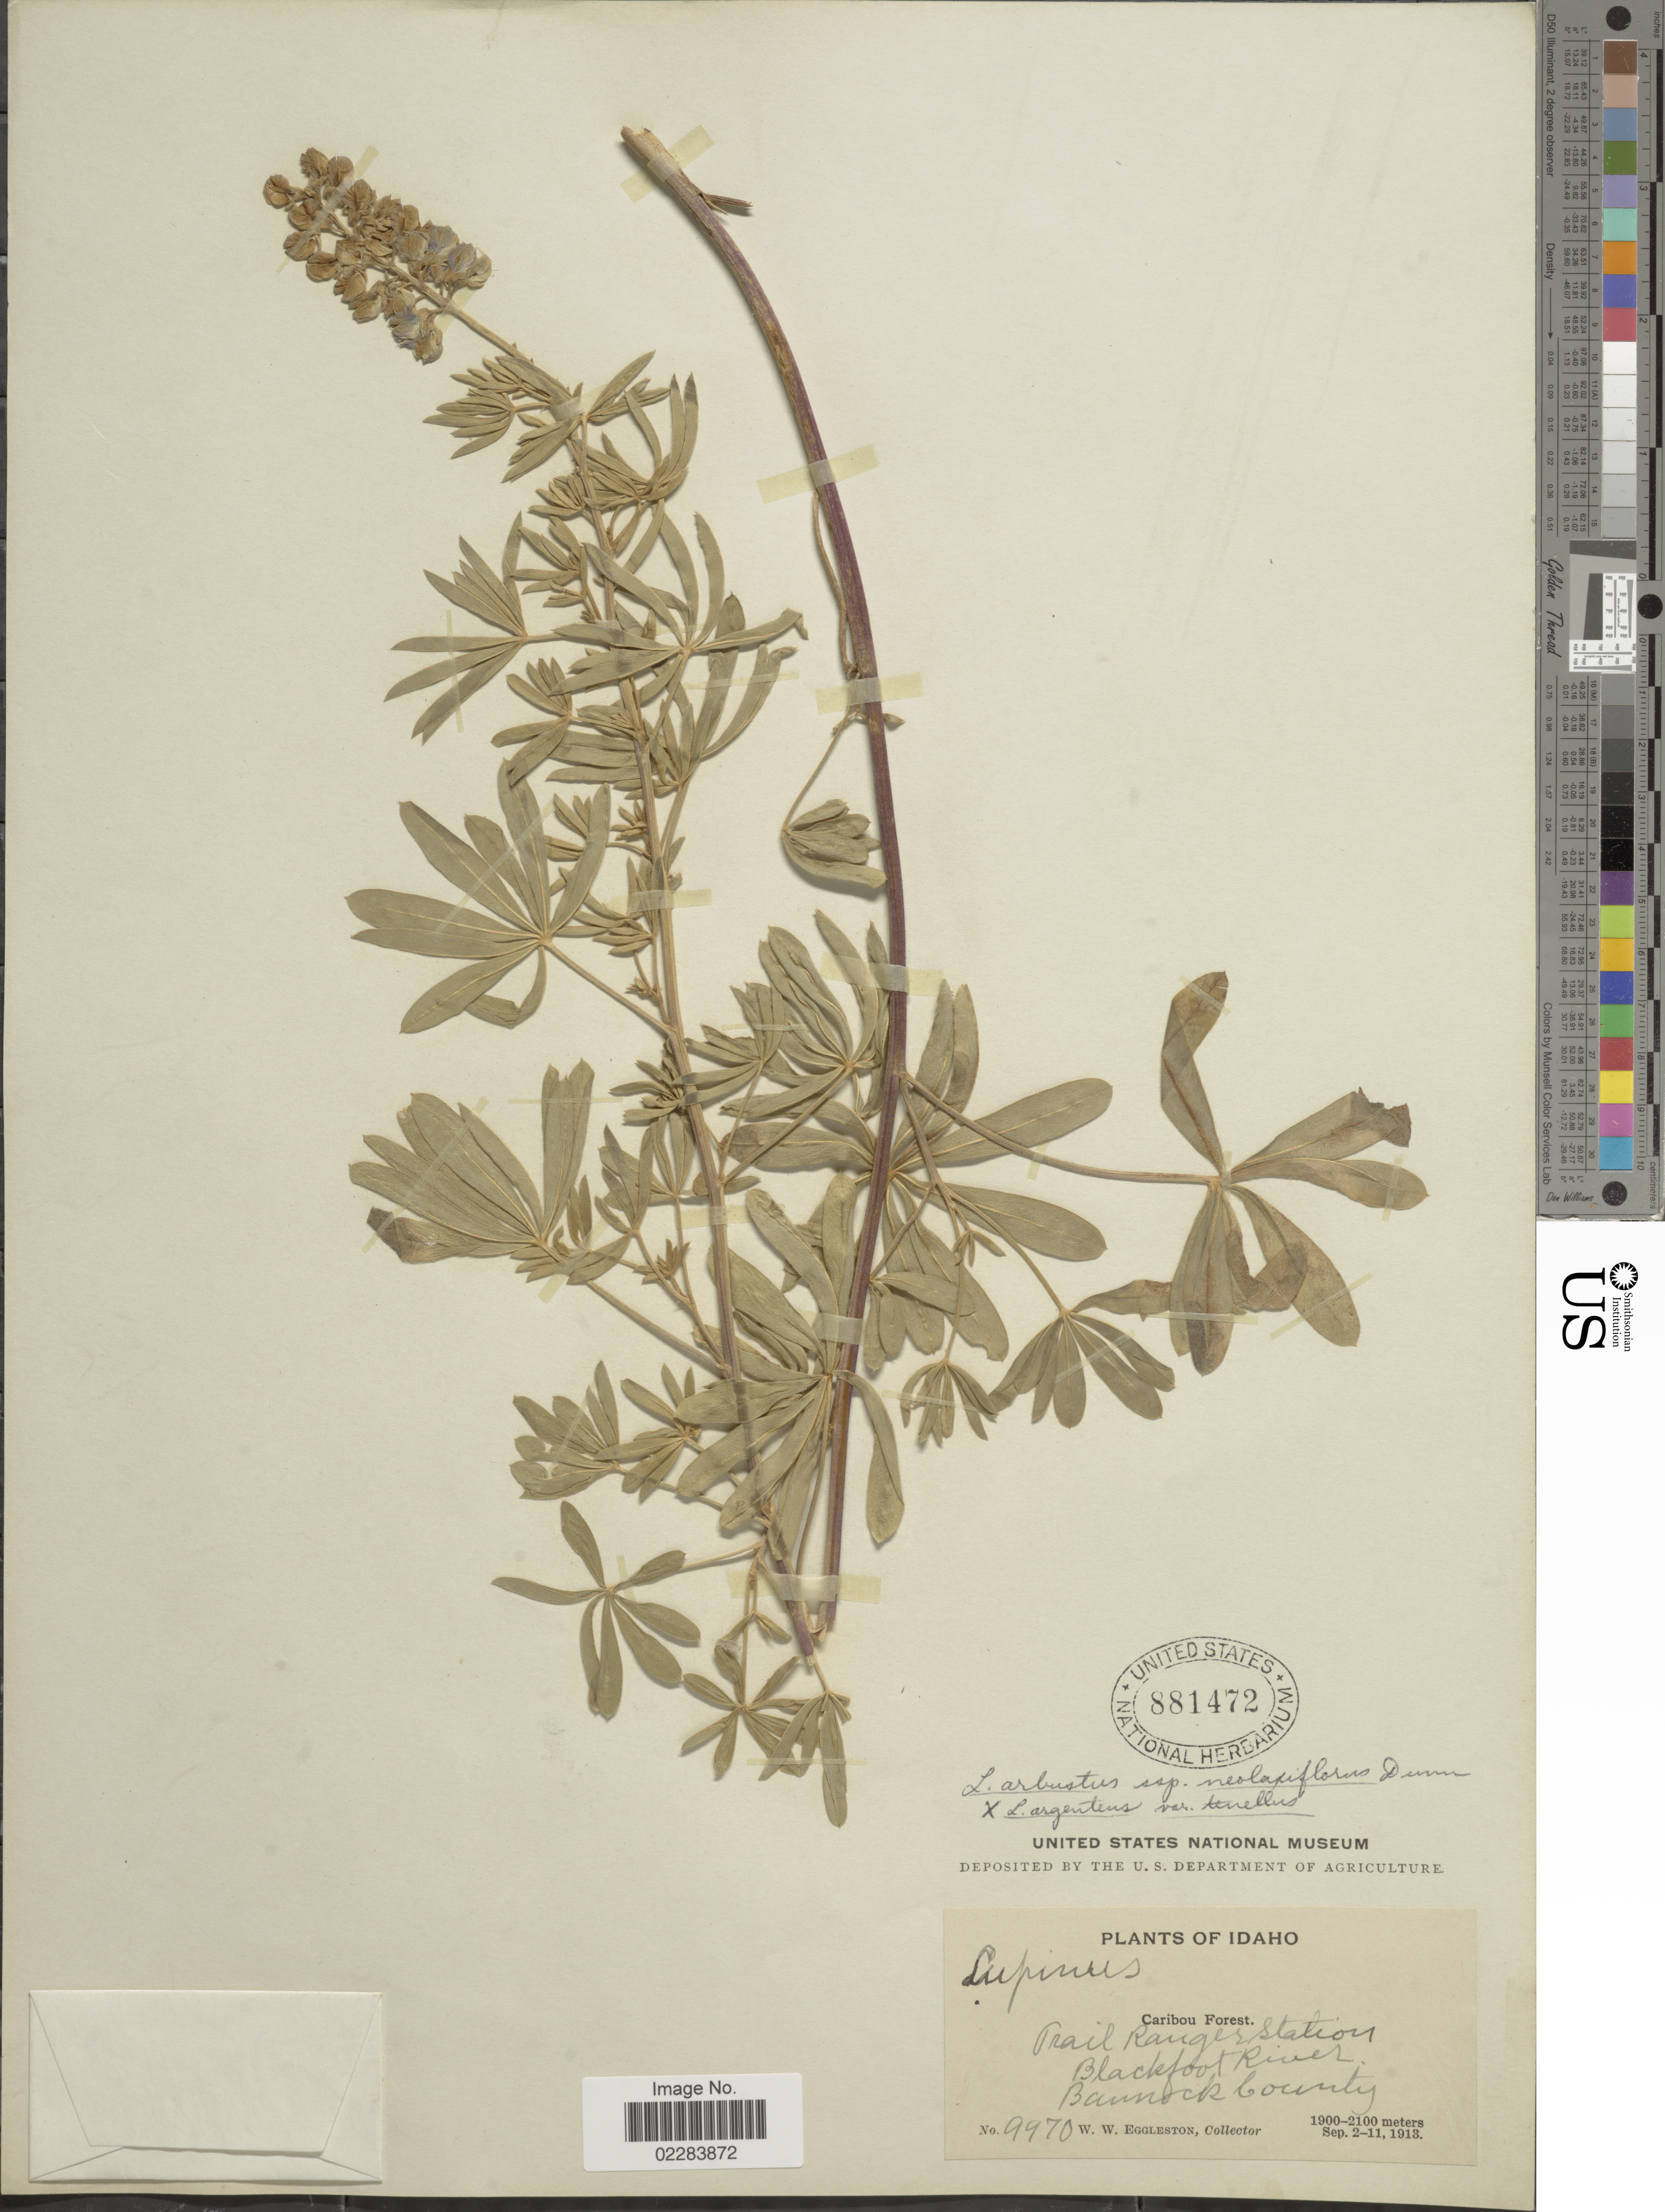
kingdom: Plantae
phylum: Tracheophyta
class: Magnoliopsida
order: Fabales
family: Fabaceae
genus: Lupinus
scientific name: Lupinus arbustus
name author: Lindl.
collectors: W. W. Eggleston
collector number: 9970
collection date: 1913-09-02/1913-09-11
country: United States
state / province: Idaho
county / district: Bannock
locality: Caribou Forest. Trail Ranger Station. Blackfoot River. Bannock County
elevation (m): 1900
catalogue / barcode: US 881472